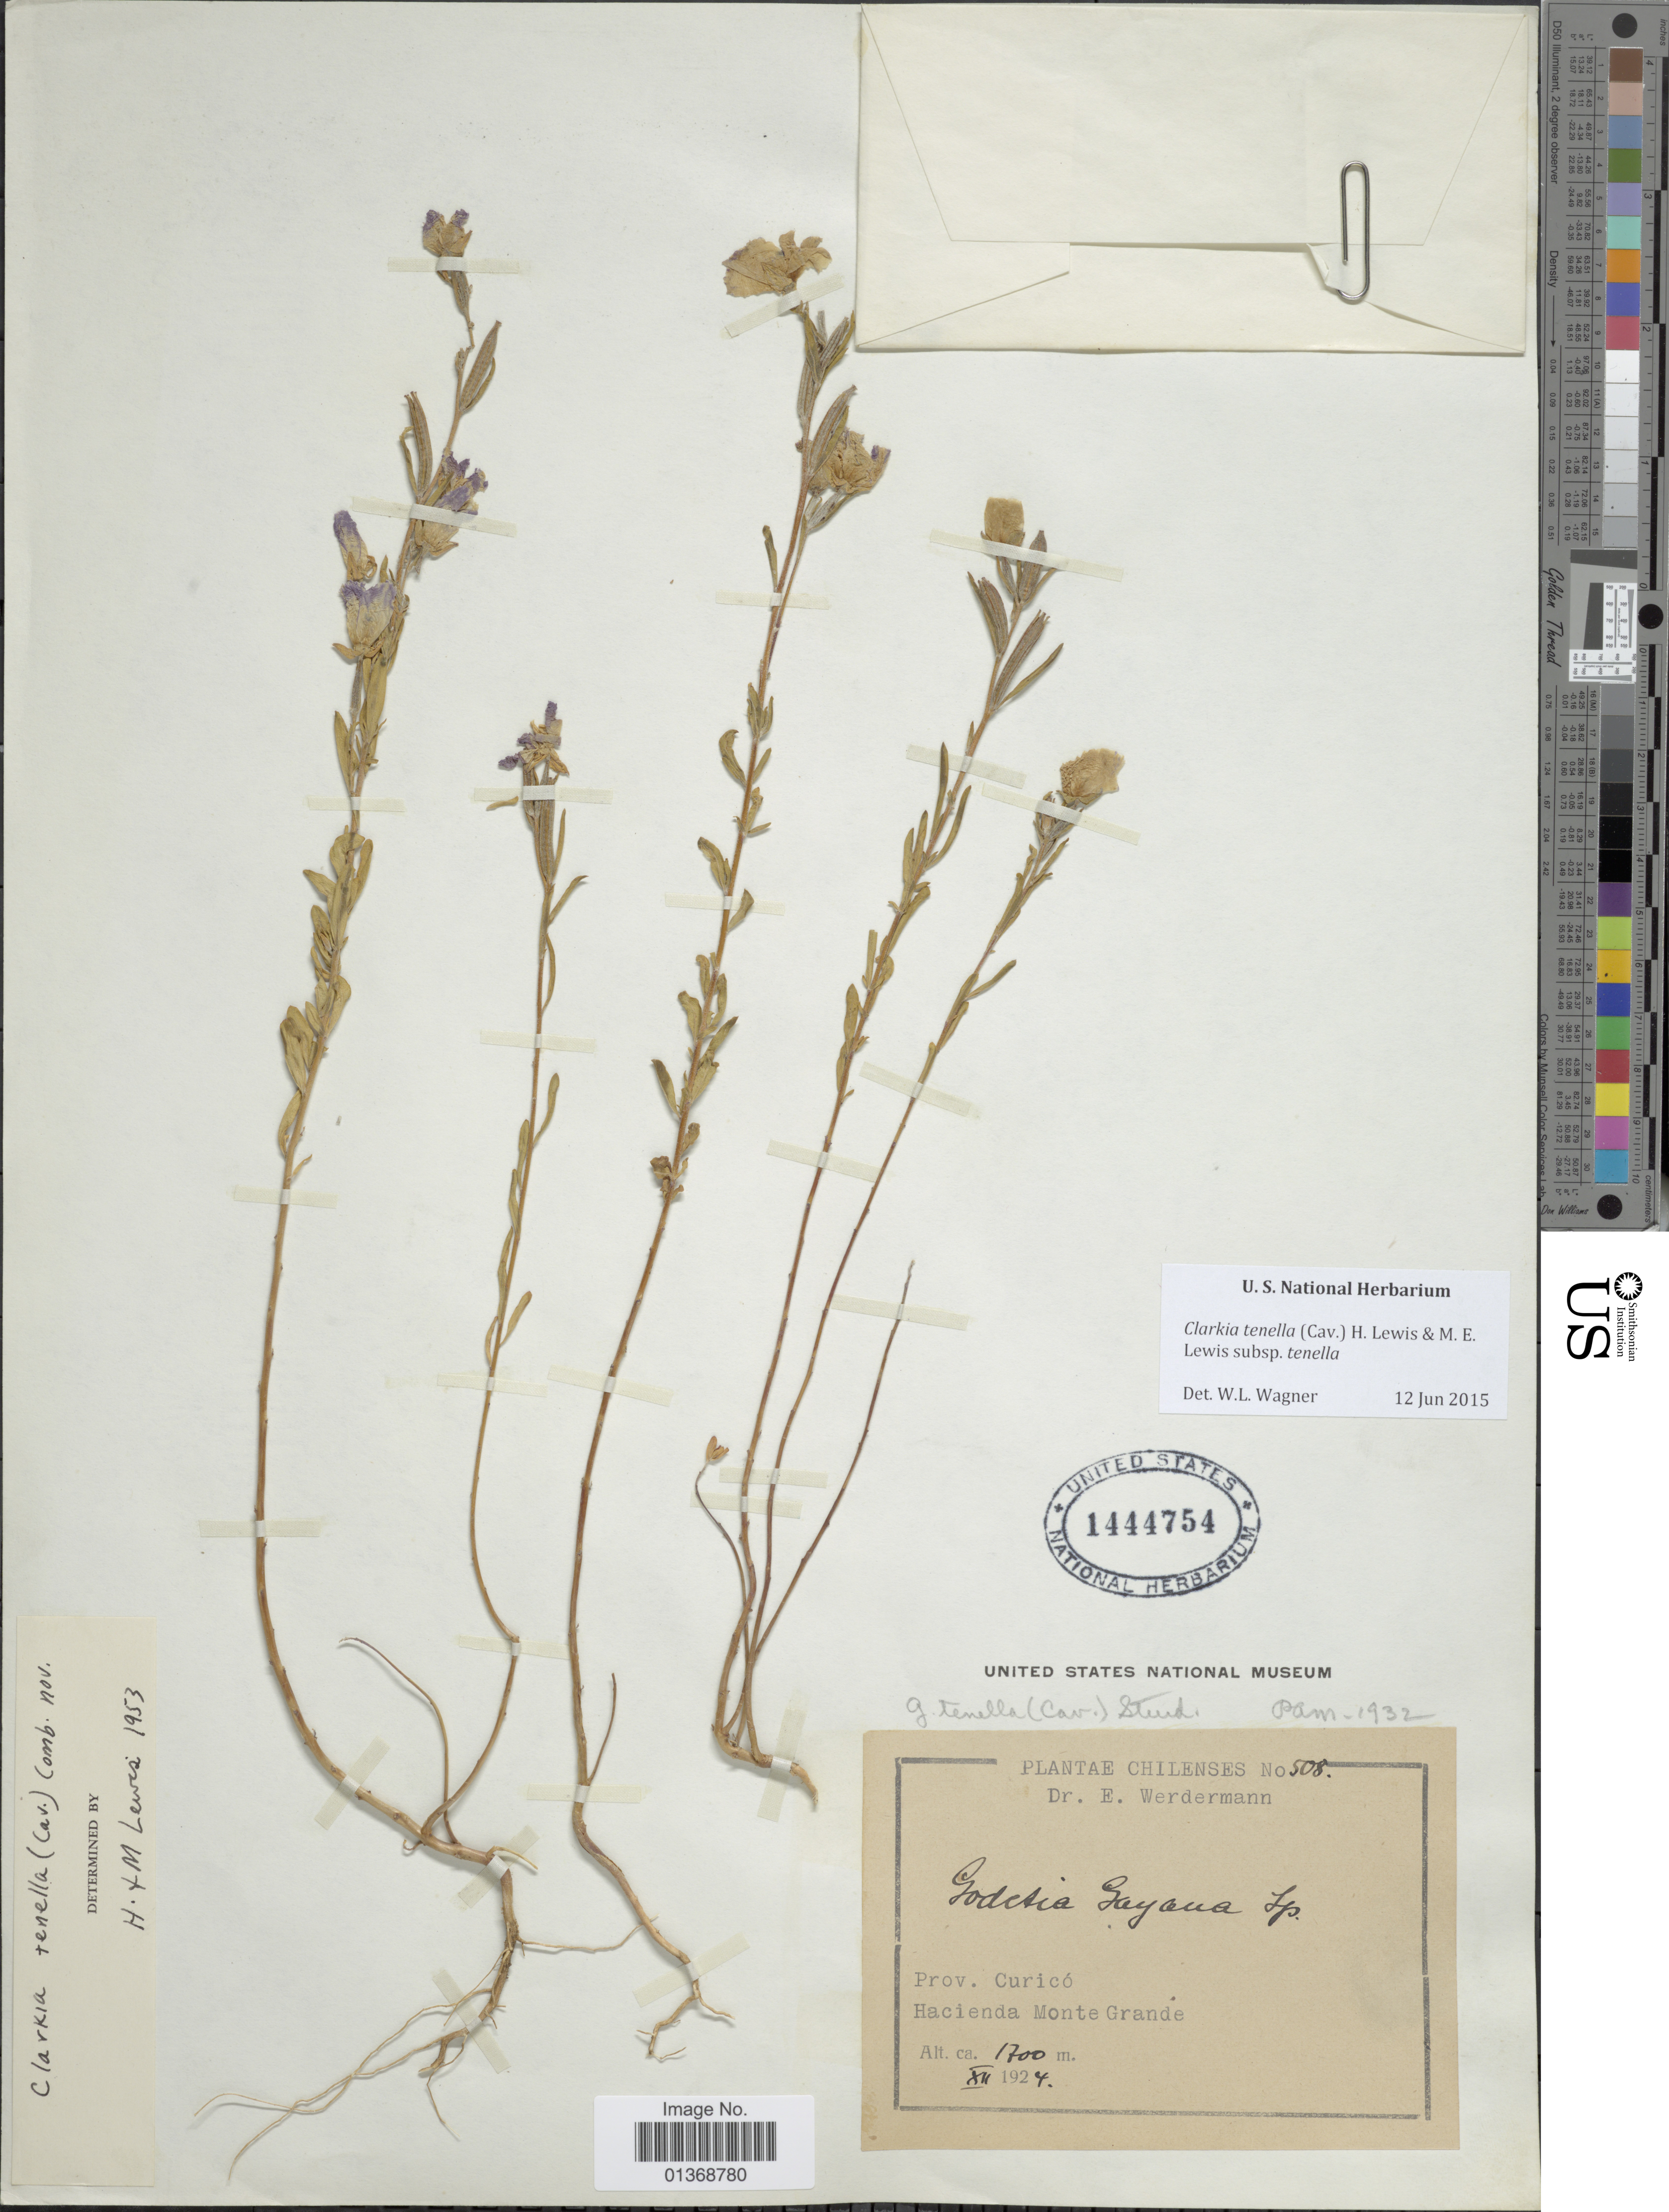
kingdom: Plantae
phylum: Tracheophyta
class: Magnoliopsida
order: Myrtales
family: Onagraceae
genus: Clarkia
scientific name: Clarkia tenella subsp. tenella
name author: (Cav.) F. H. Lewis & M.E. Lewis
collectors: E. Werdermann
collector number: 508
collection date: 1924-12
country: Chile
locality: Prov. Curicó, Hacienda Monte Grande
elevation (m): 1700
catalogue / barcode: US 1444754